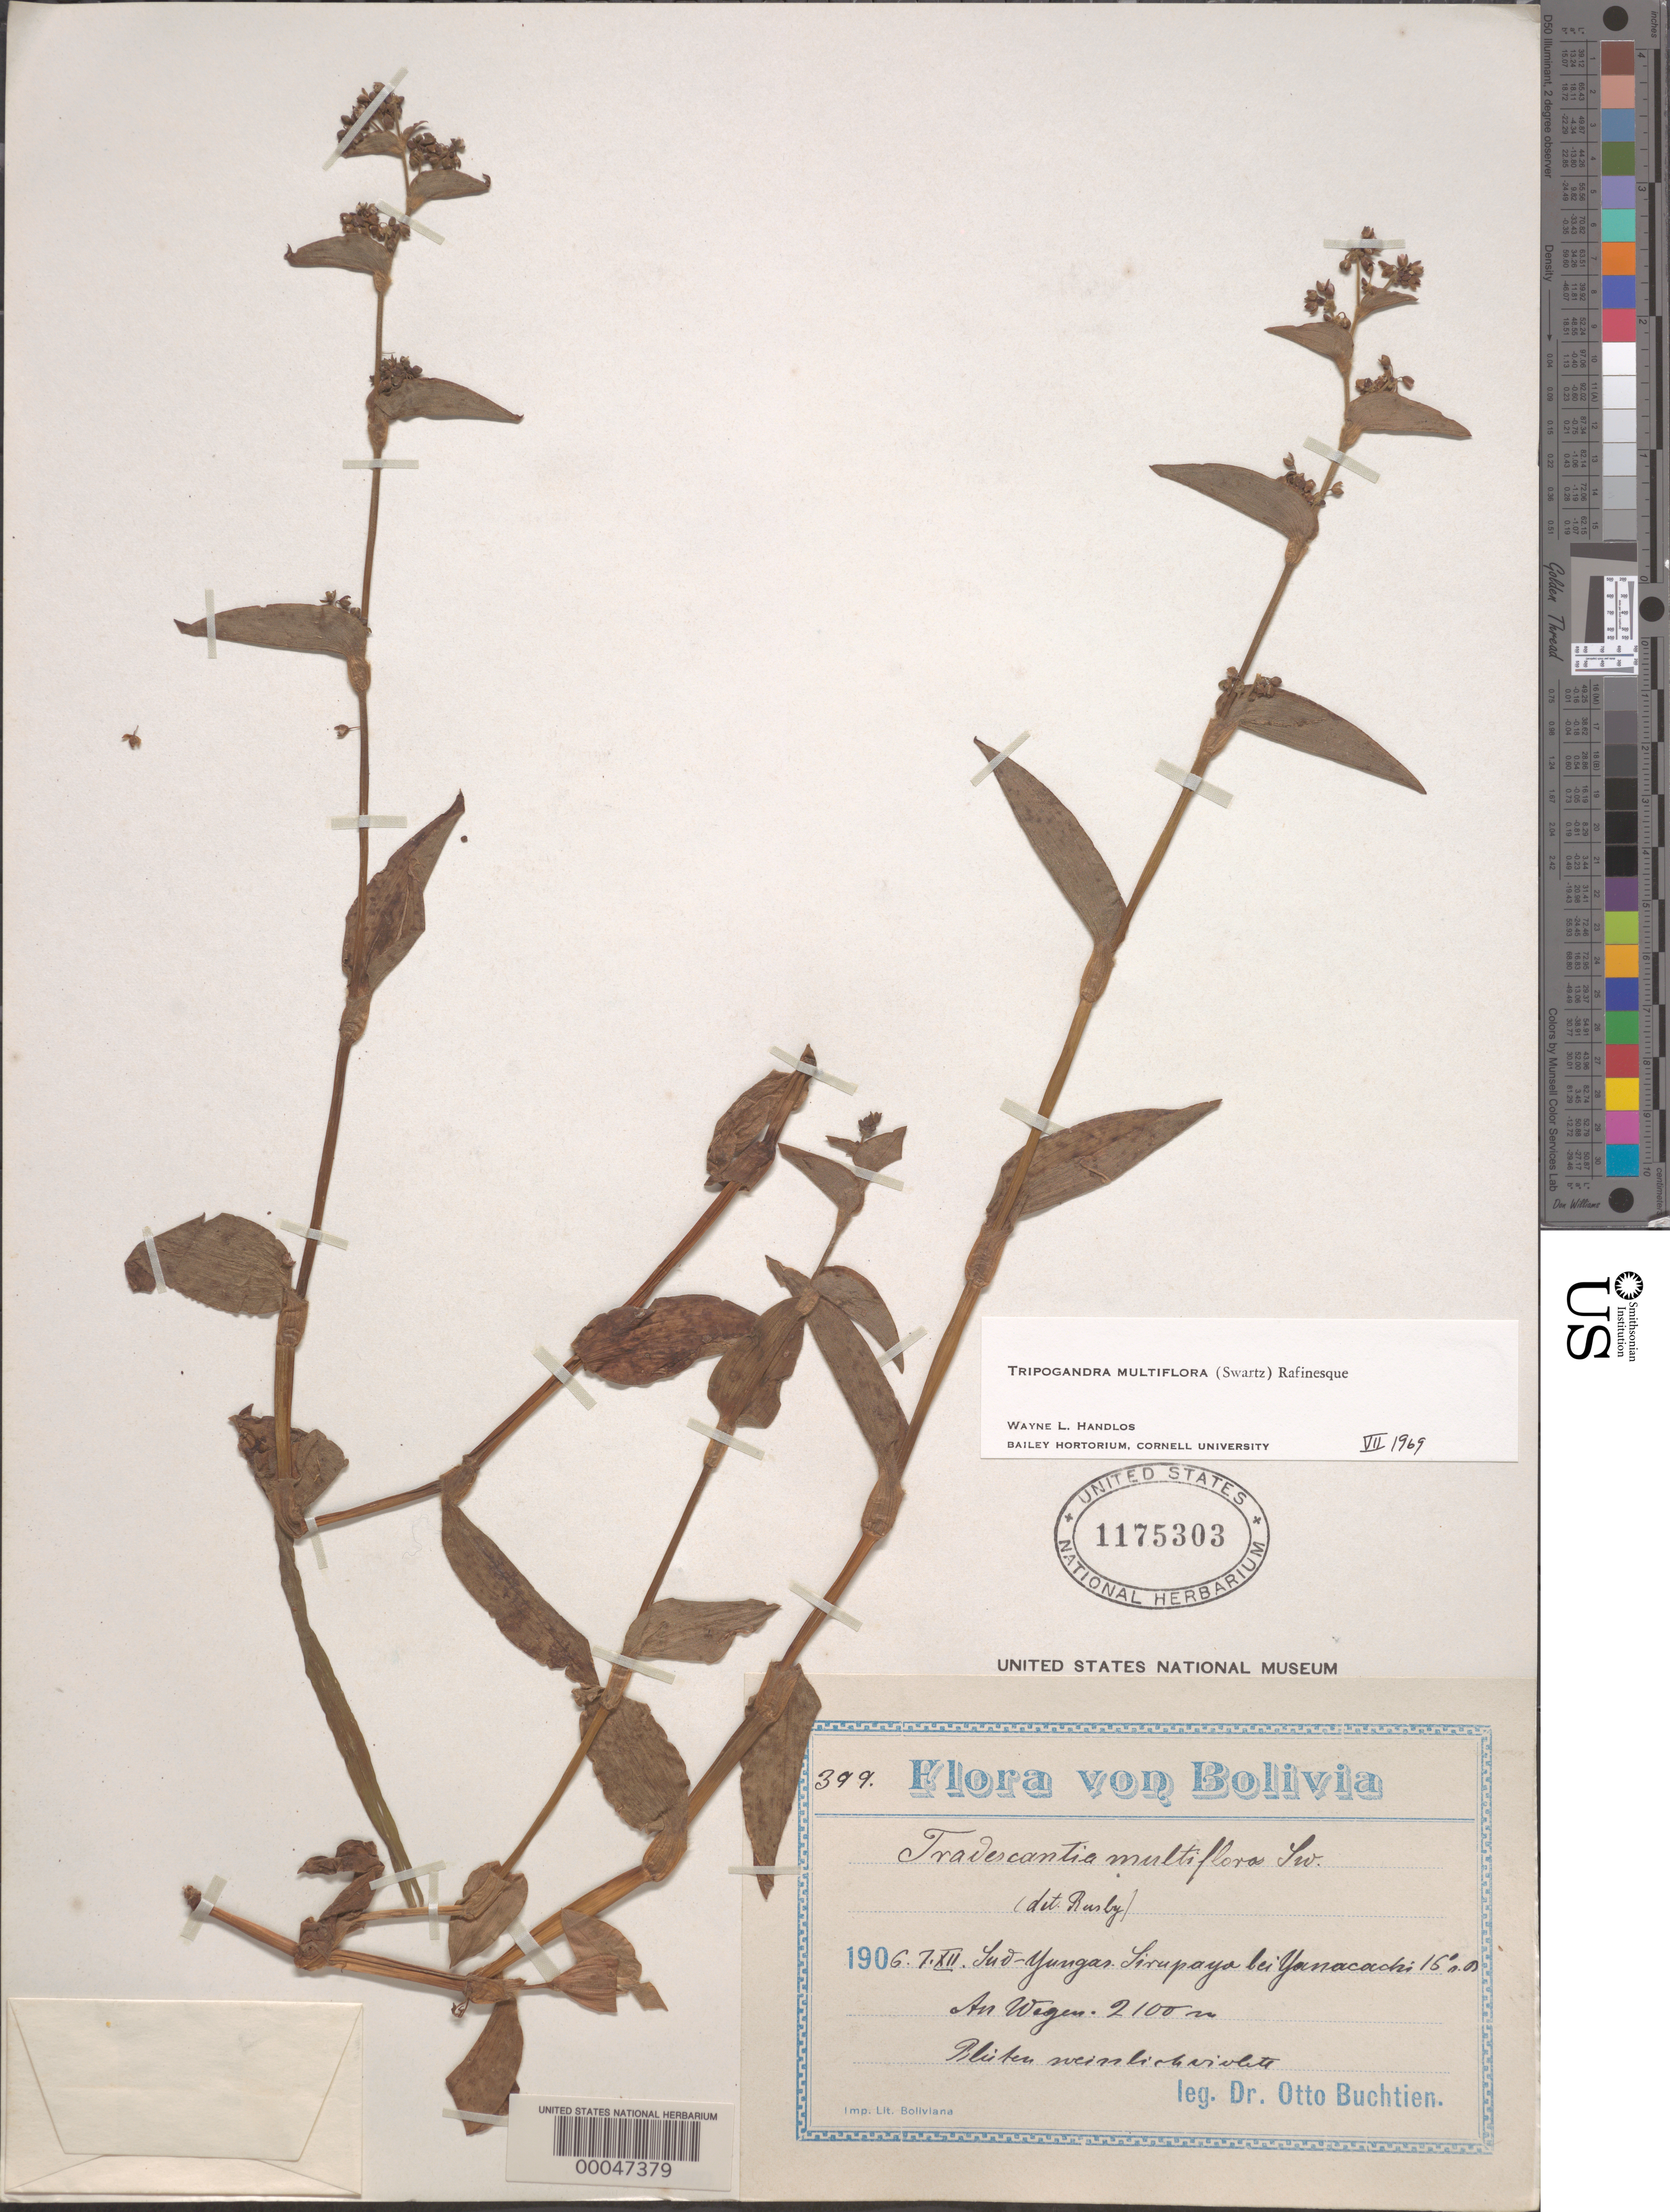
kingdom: Plantae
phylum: Tracheophyta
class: Liliopsida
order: Commelinales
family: Commelinaceae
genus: Tripogandra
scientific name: Tripogandra multiflora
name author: (Sw.) Raf.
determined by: Handlos, W. L.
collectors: O. Buchtien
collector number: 399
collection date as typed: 06 Dec 1906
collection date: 1906-12-06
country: Bolivia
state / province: La Paz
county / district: Sud Yungas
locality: Sirupaya, near Yancachi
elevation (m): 2100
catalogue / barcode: US 1175303